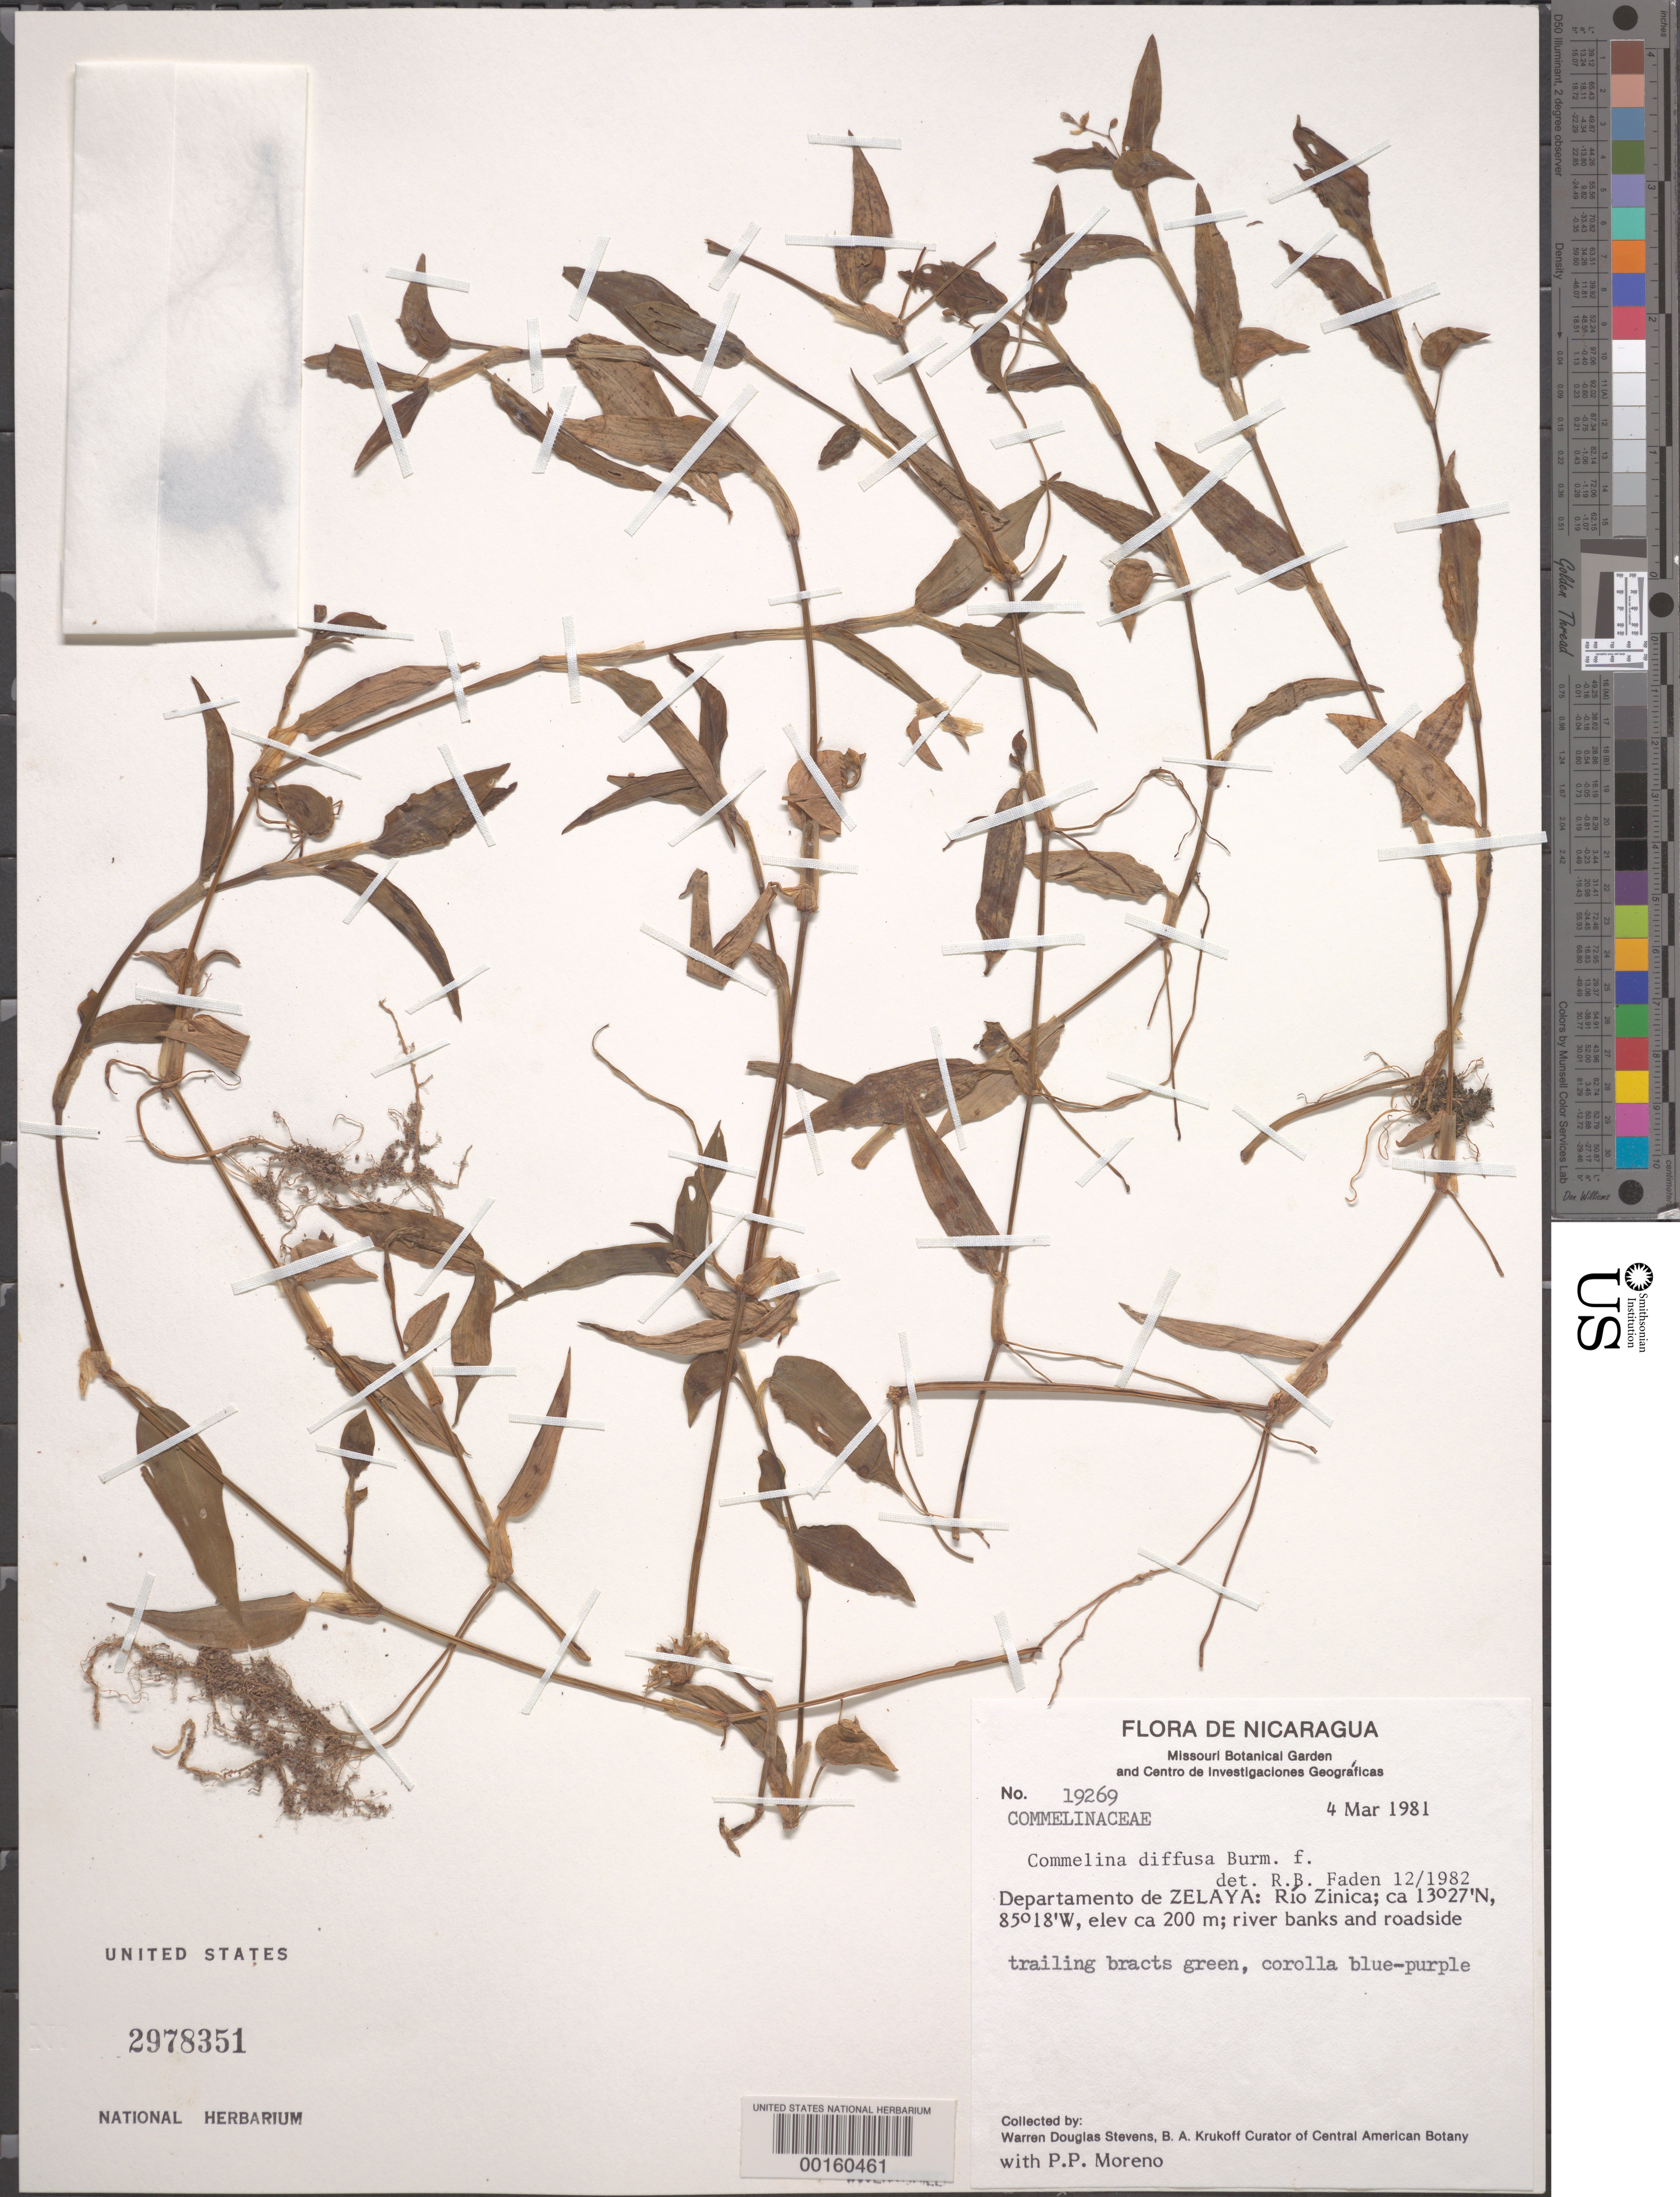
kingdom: Plantae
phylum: Tracheophyta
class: Liliopsida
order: Commelinales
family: Commelinaceae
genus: Commelina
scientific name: Commelina diffusa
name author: Burm. f.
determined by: Faden, Robert B., (US), Smithsonian Institution - National Museum of Natural History (UNITED STATES)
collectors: W. D. Stevens & P. Moreno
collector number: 19269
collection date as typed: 04 Mar 1981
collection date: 1981-03-04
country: Nicaragua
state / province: Atlántico Norte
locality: Rio zinica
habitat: Riverbank and roadside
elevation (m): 200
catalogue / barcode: US 2978351